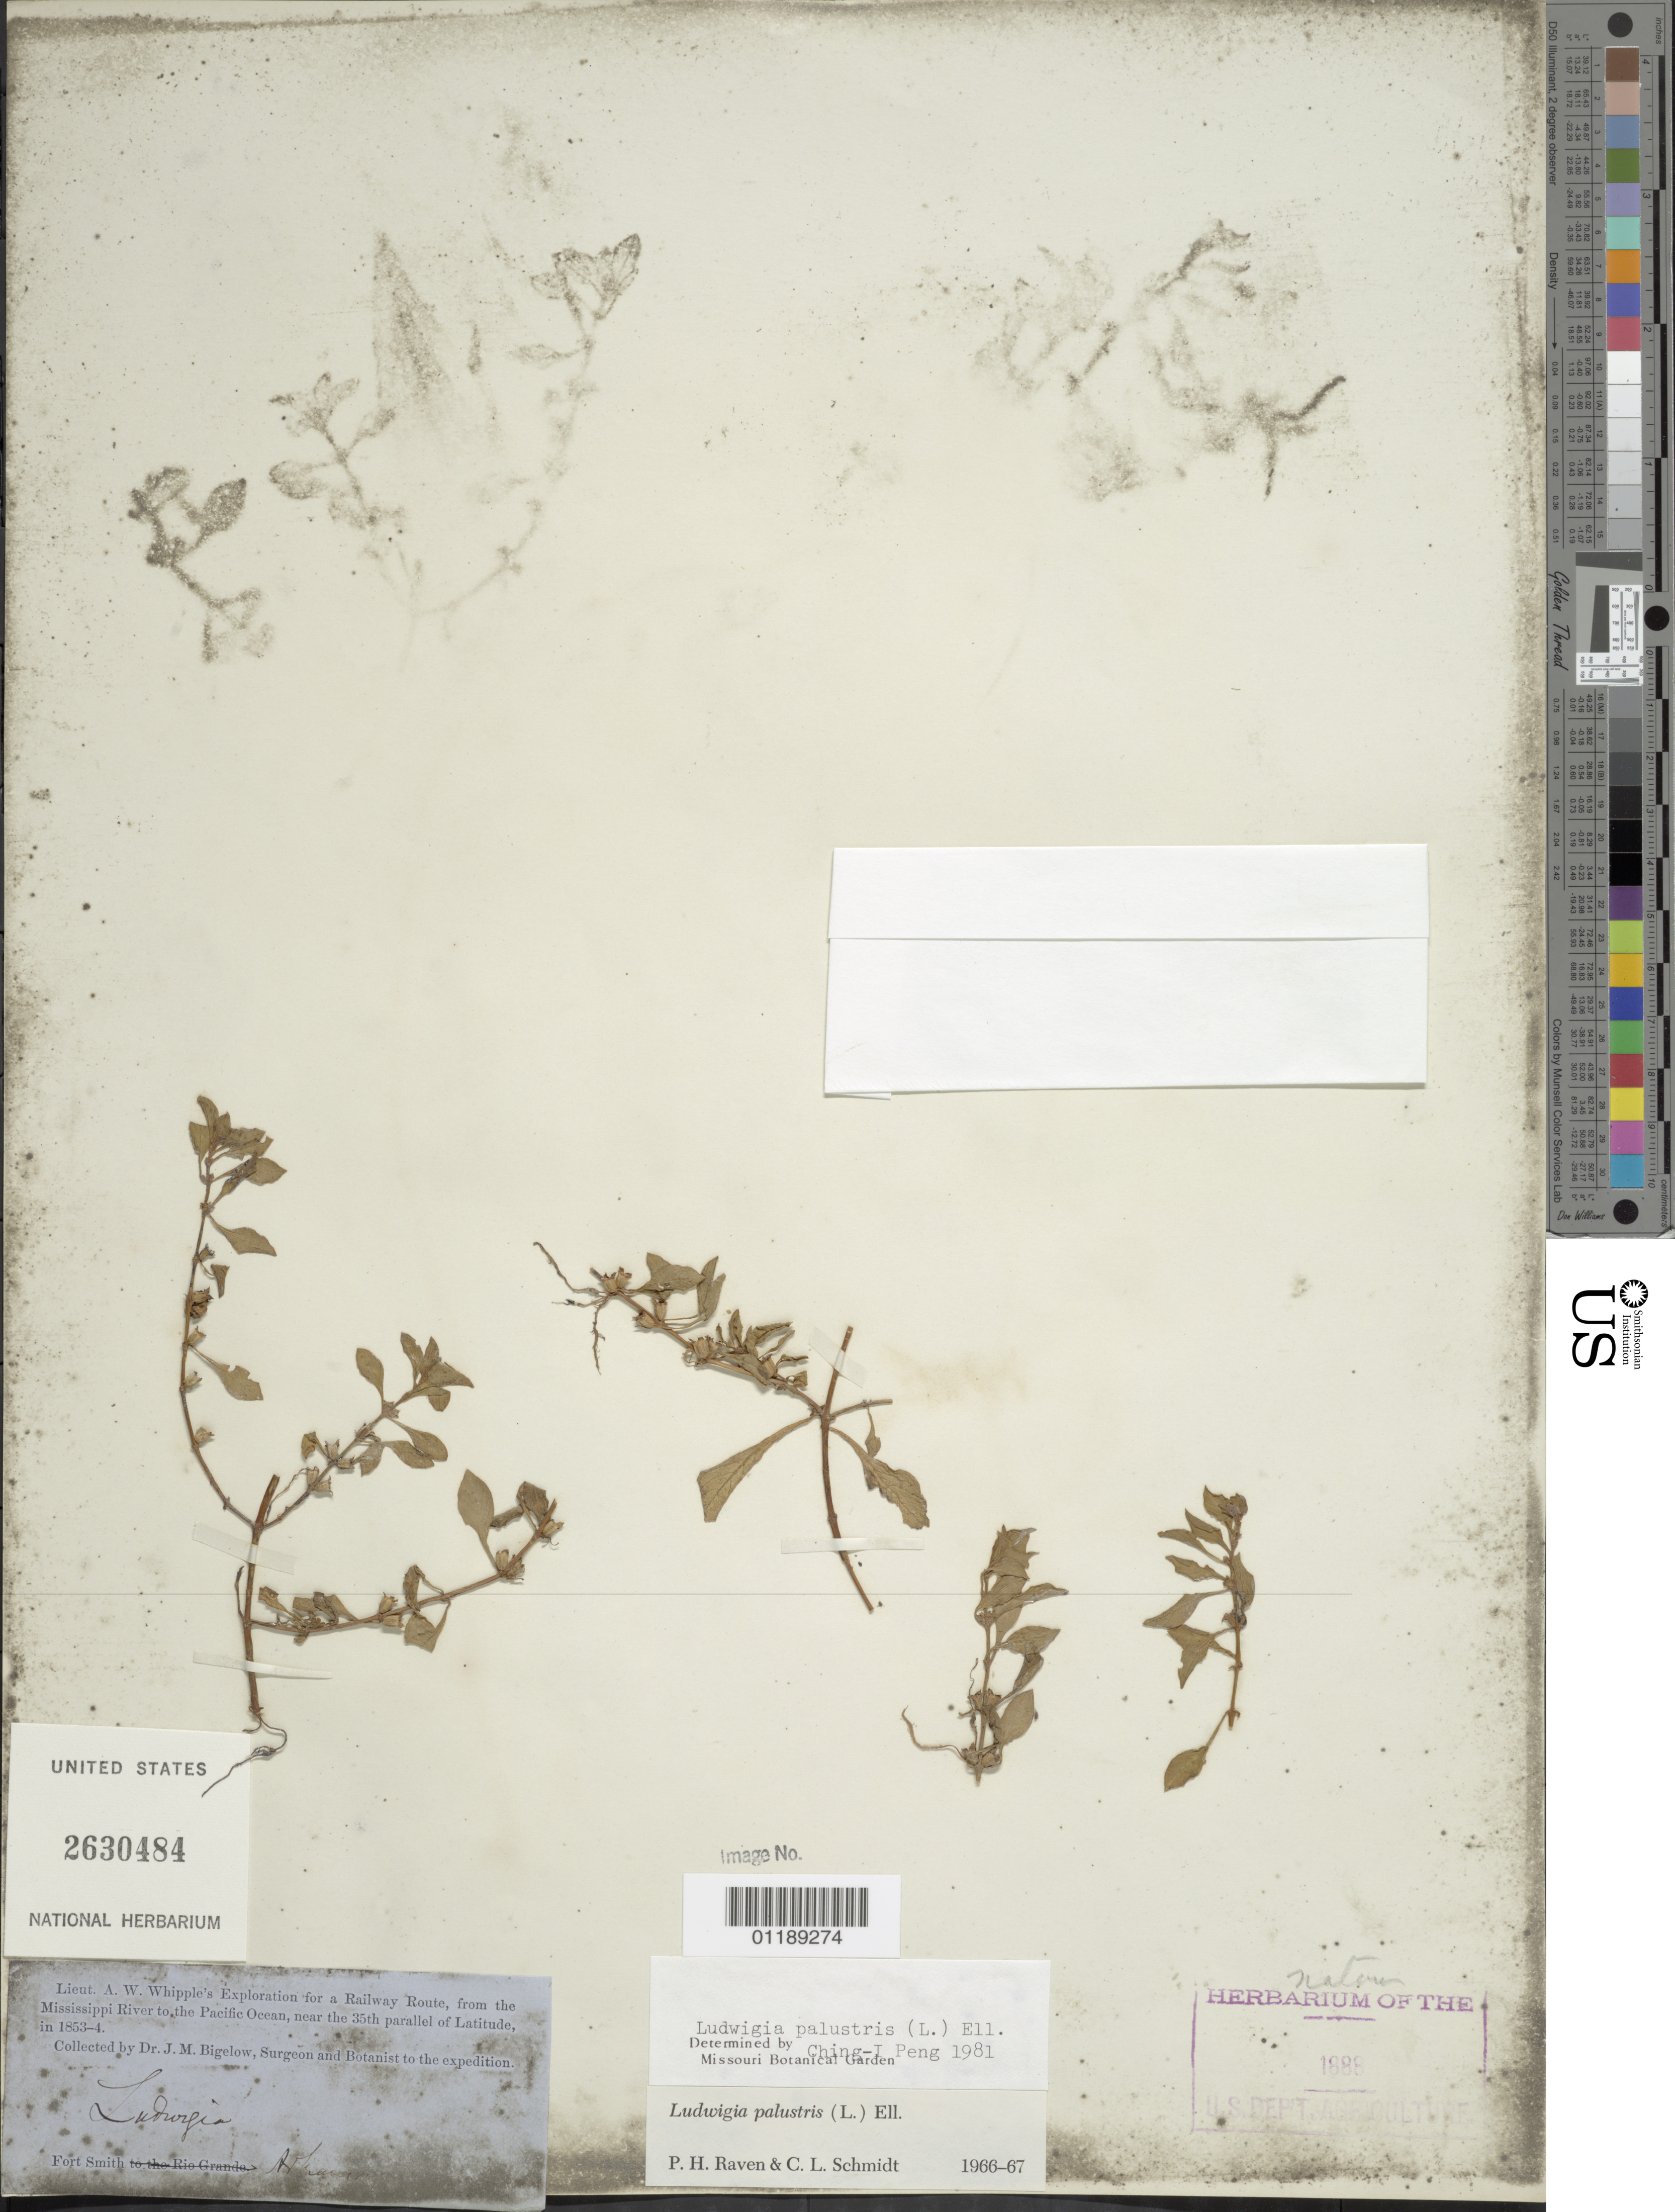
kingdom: Plantae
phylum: Tracheophyta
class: Magnoliopsida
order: Myrtales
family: Onagraceae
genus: Ludwigia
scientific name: Ludwigia palustris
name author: (L.) Elliott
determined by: Peng, Ching-I, (HAST), Academia Sinica (TAIWAN)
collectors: J. M. Bigelow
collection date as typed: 1853 to -- --- 1854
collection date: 1853/1854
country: United States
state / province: Arkansas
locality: Fort Smith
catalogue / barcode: US 2630484